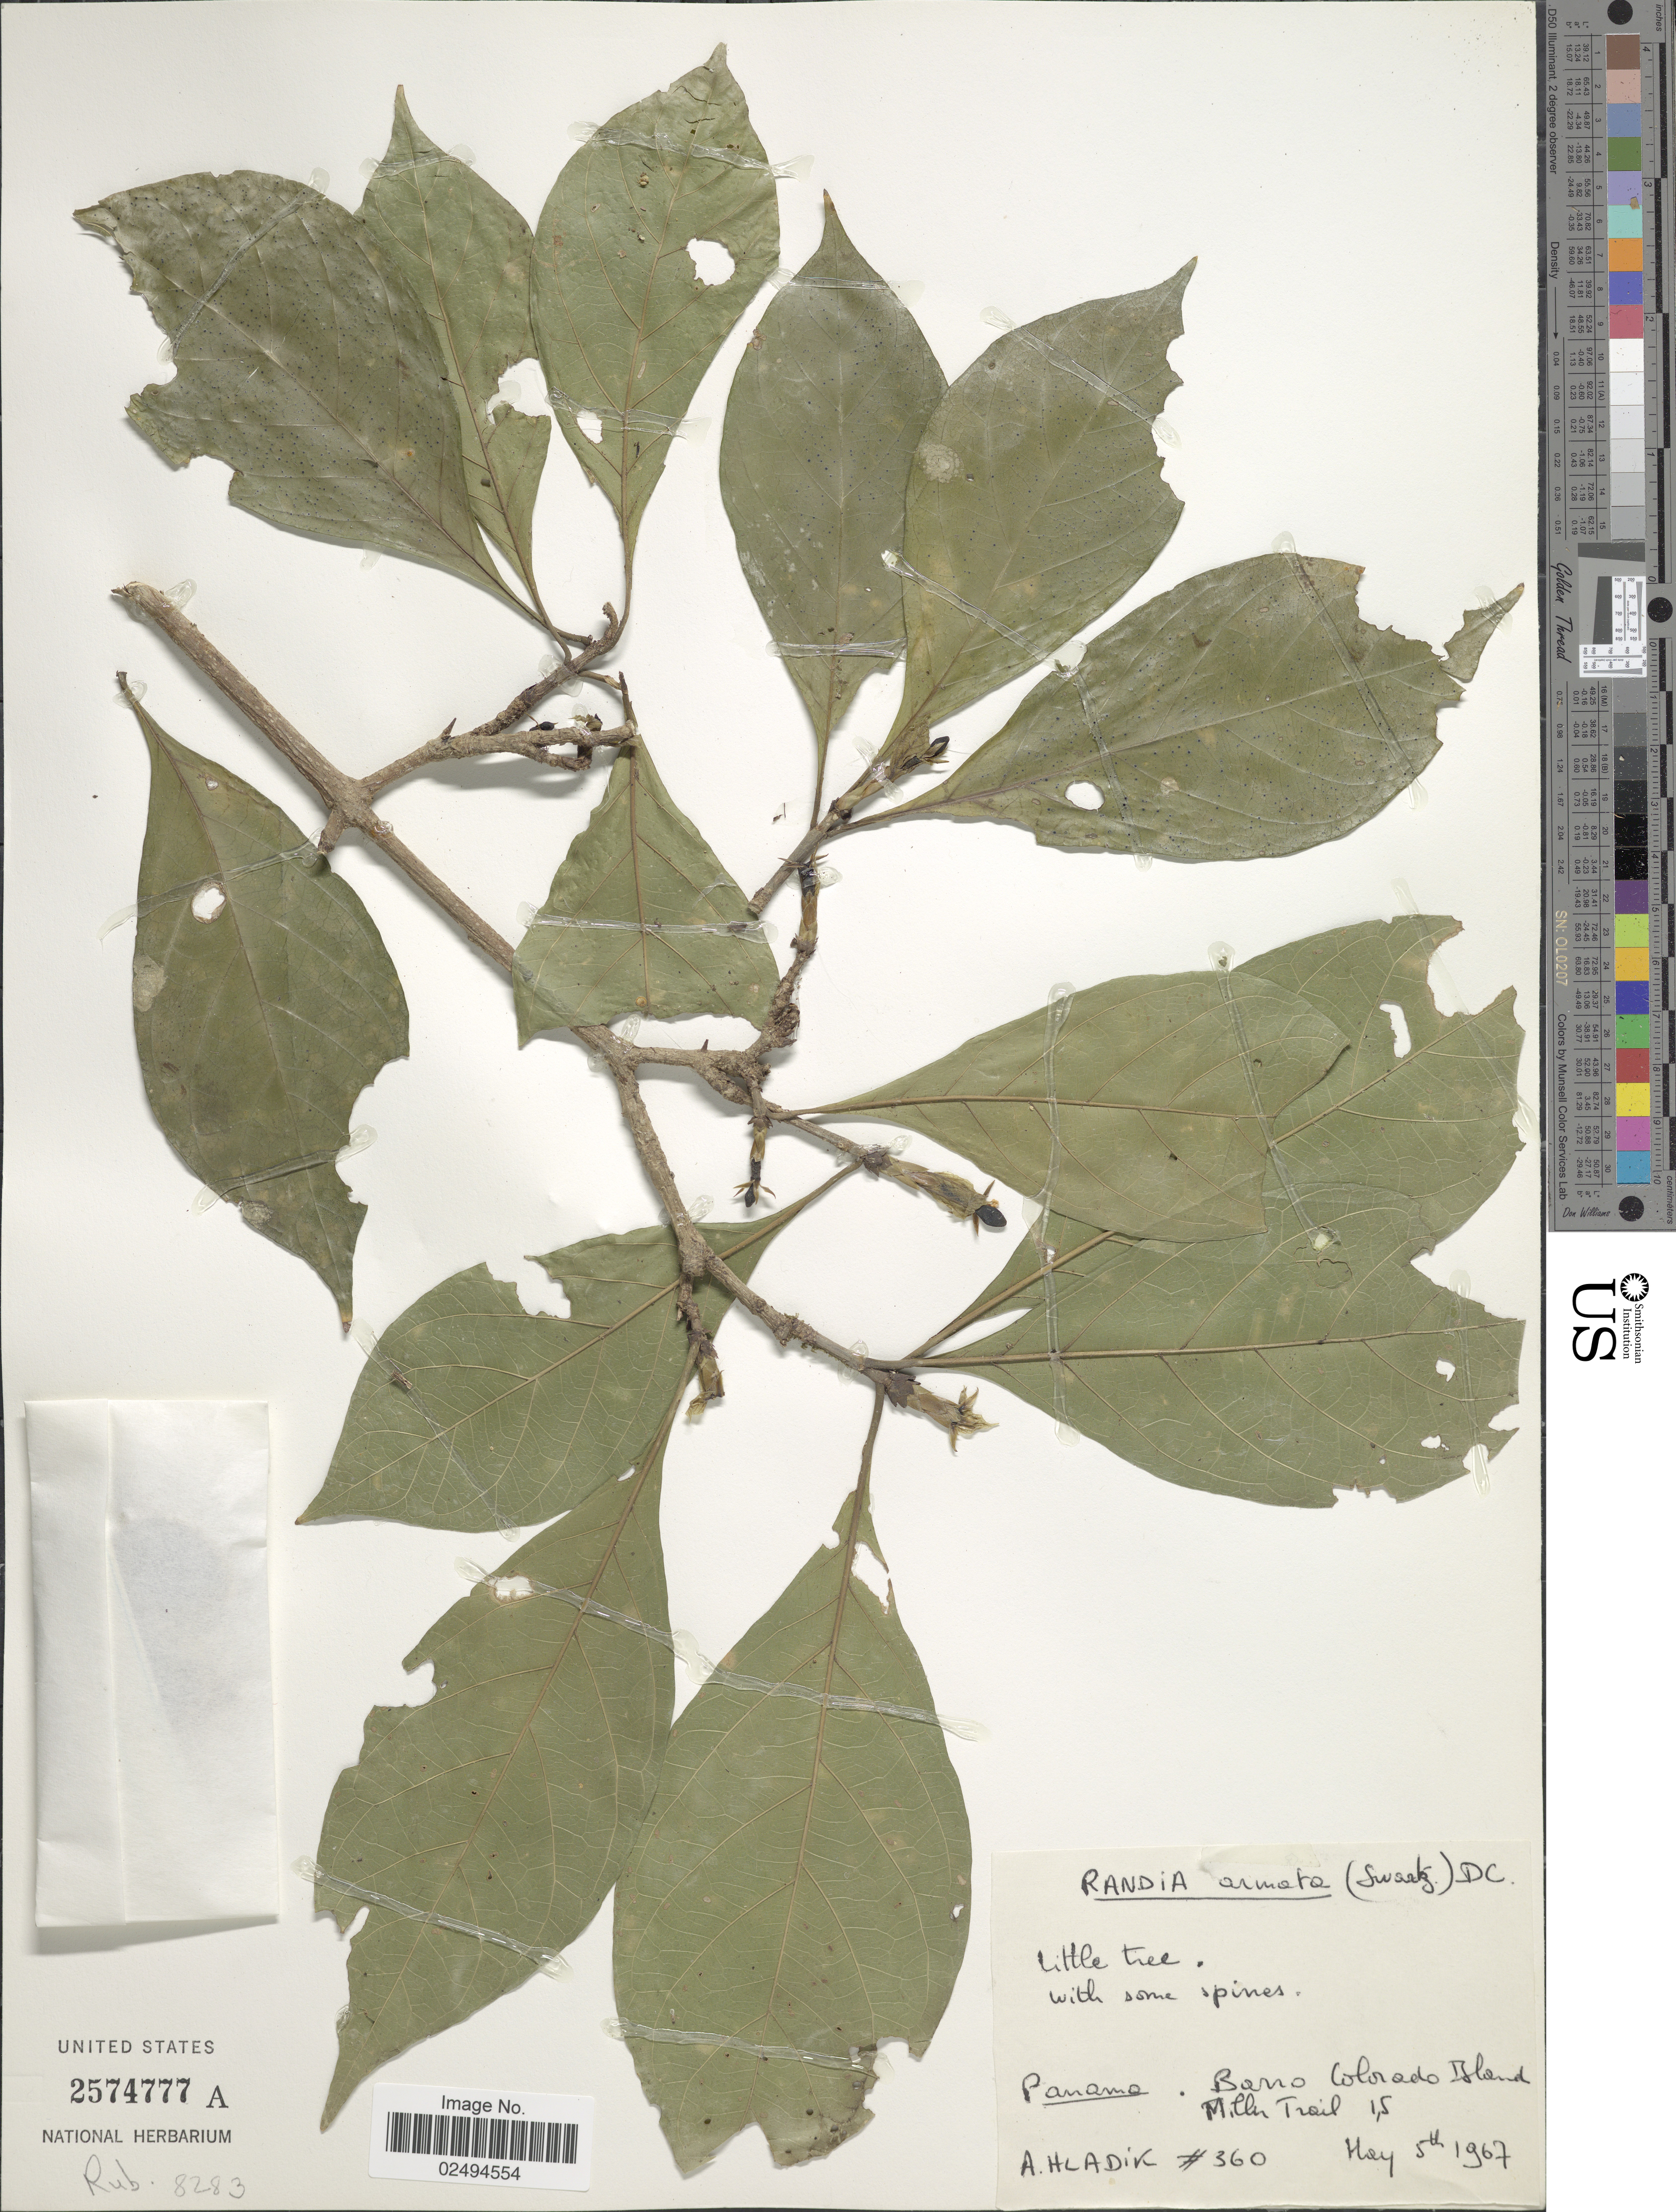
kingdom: Plantae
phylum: Tracheophyta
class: Magnoliopsida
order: Gentianales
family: Rubiaceae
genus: Randia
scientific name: Randia armata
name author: (Sw.) DC.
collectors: A. Hladik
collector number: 360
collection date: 1967-05-05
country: Panama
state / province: Panamá Oeste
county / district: Canal Zone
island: Barro Colorado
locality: Barro Colorado Island, Miller Trail 1.5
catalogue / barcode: US 2574777A